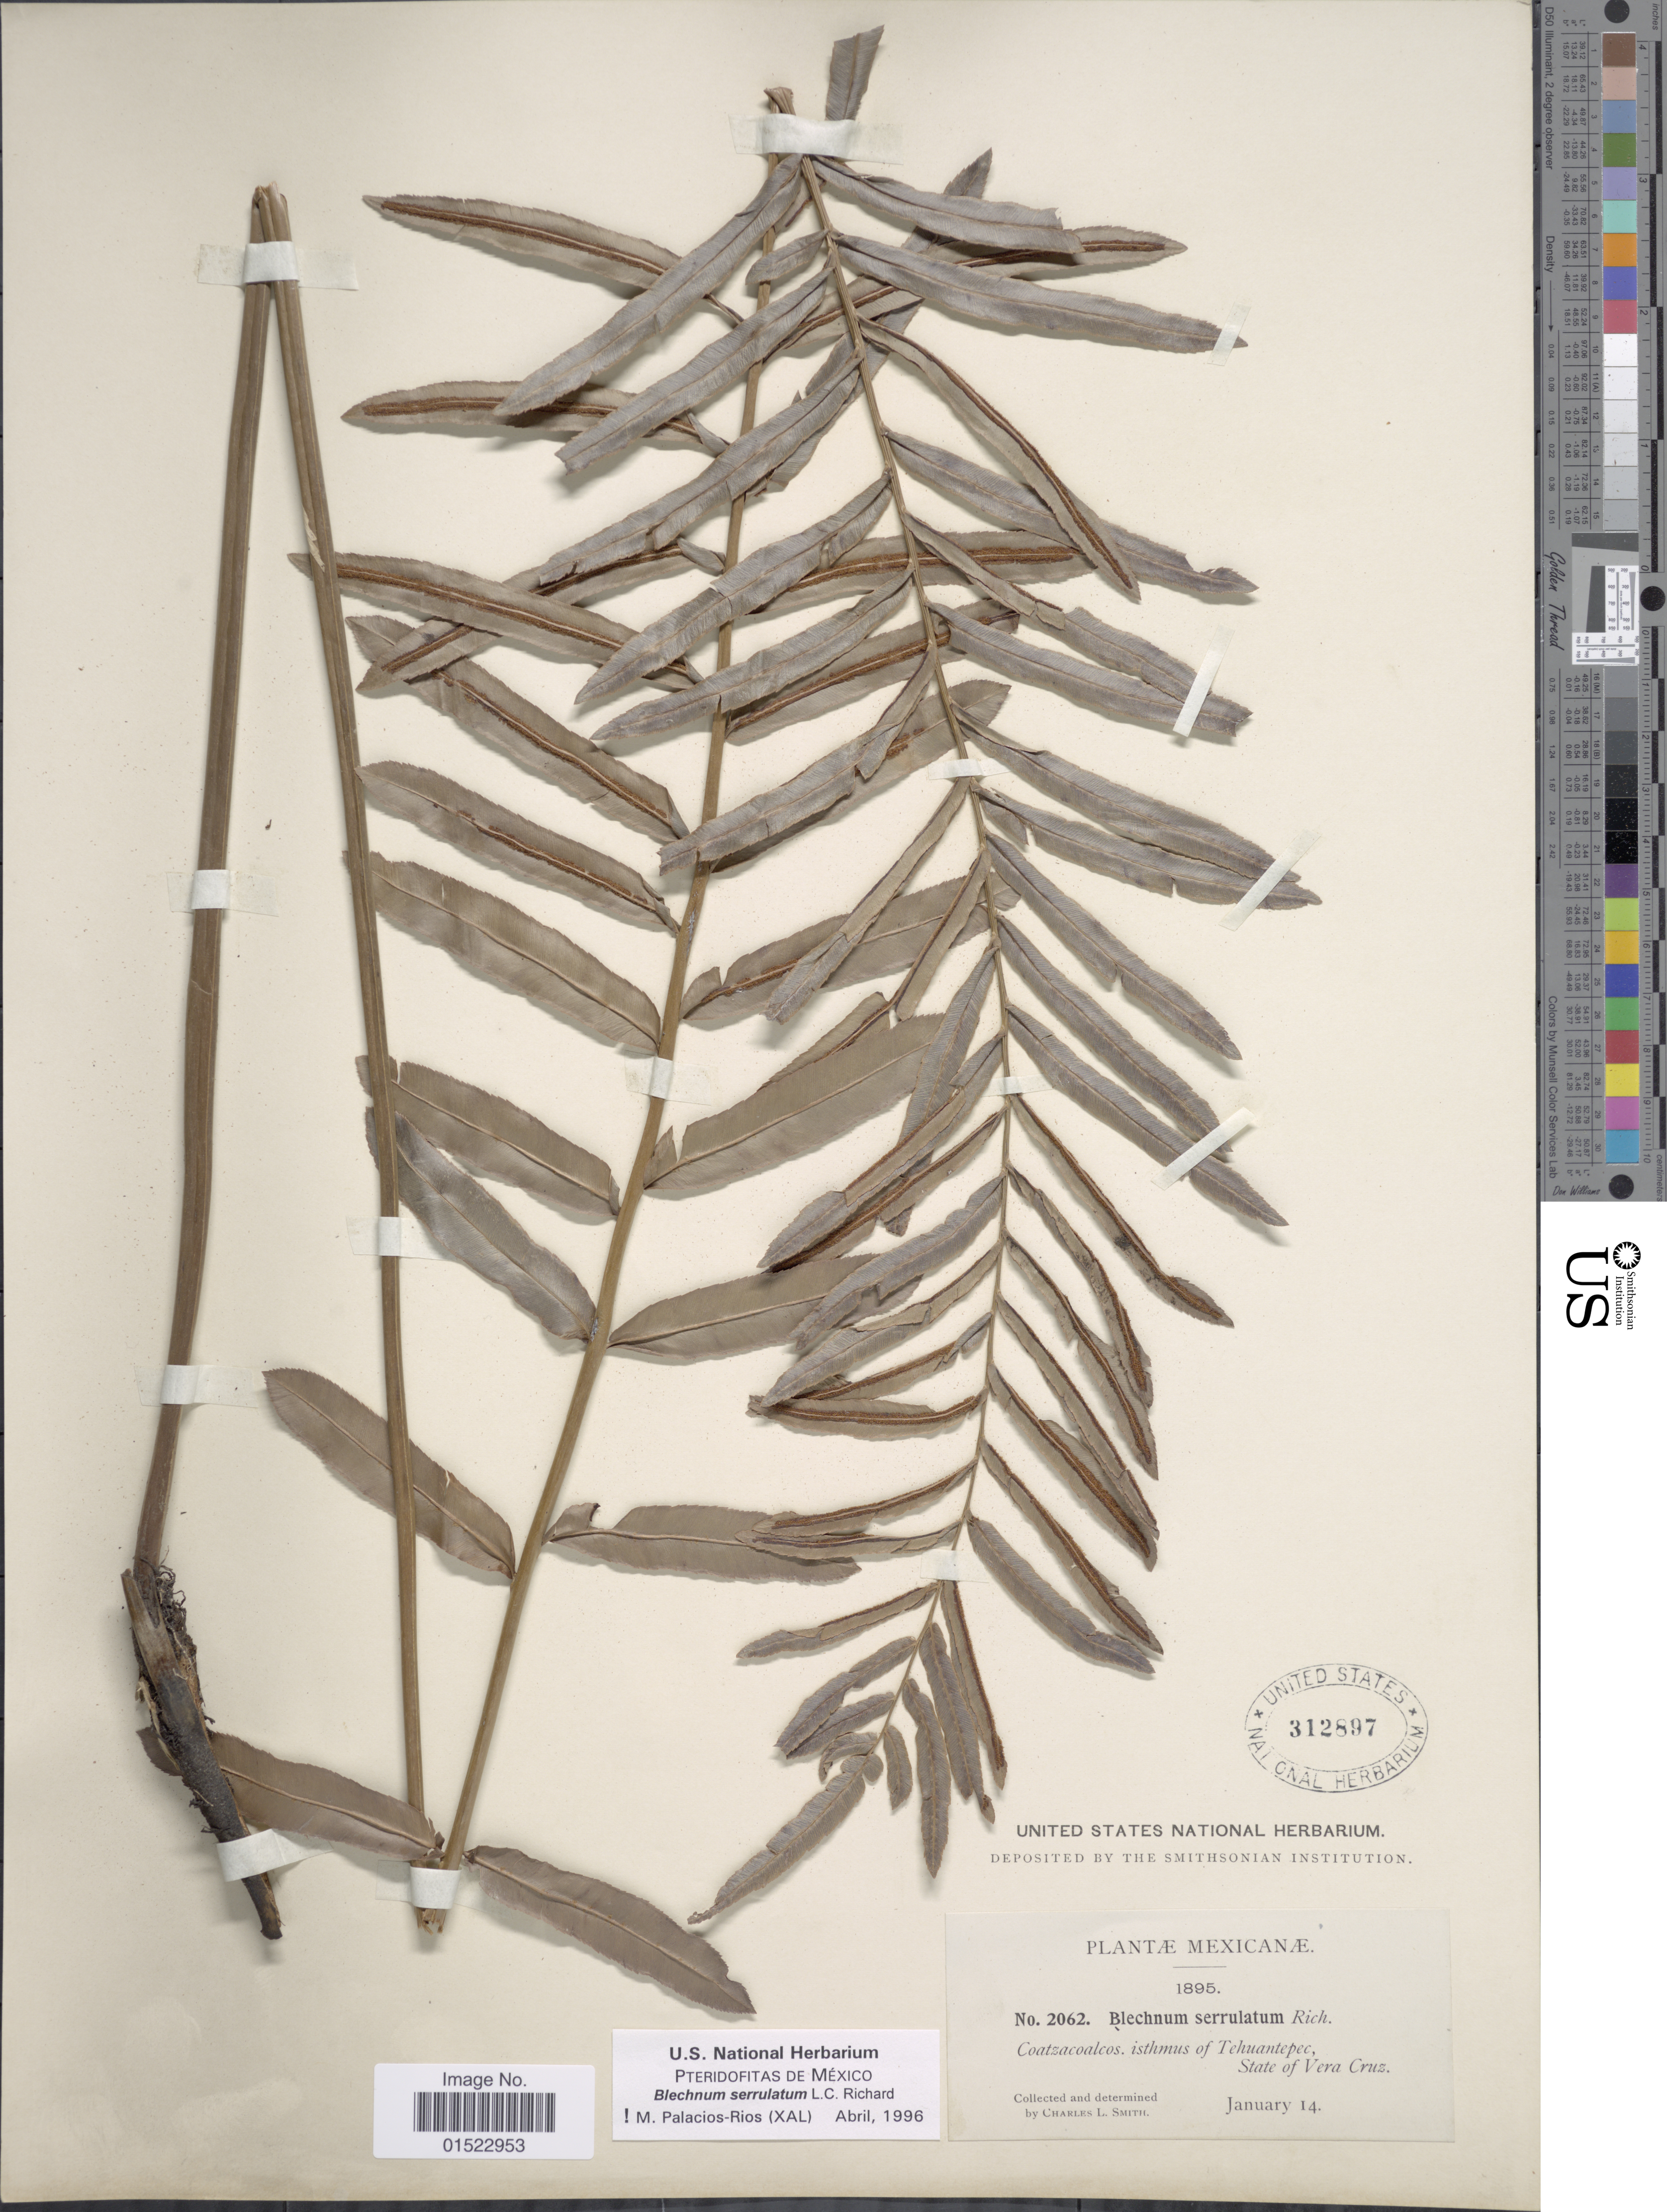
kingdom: Plantae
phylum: Tracheophyta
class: Polypodiopsida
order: Polypodiales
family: Blechnaceae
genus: Telmatoblechnum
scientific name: Telmatoblechnum serrulatum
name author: (Rich.) Perrie et al.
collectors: C. L. Smith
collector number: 2062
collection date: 1895-01-14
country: Mexico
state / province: Veracruz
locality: State of Vera Cuz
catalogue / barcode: US 312897